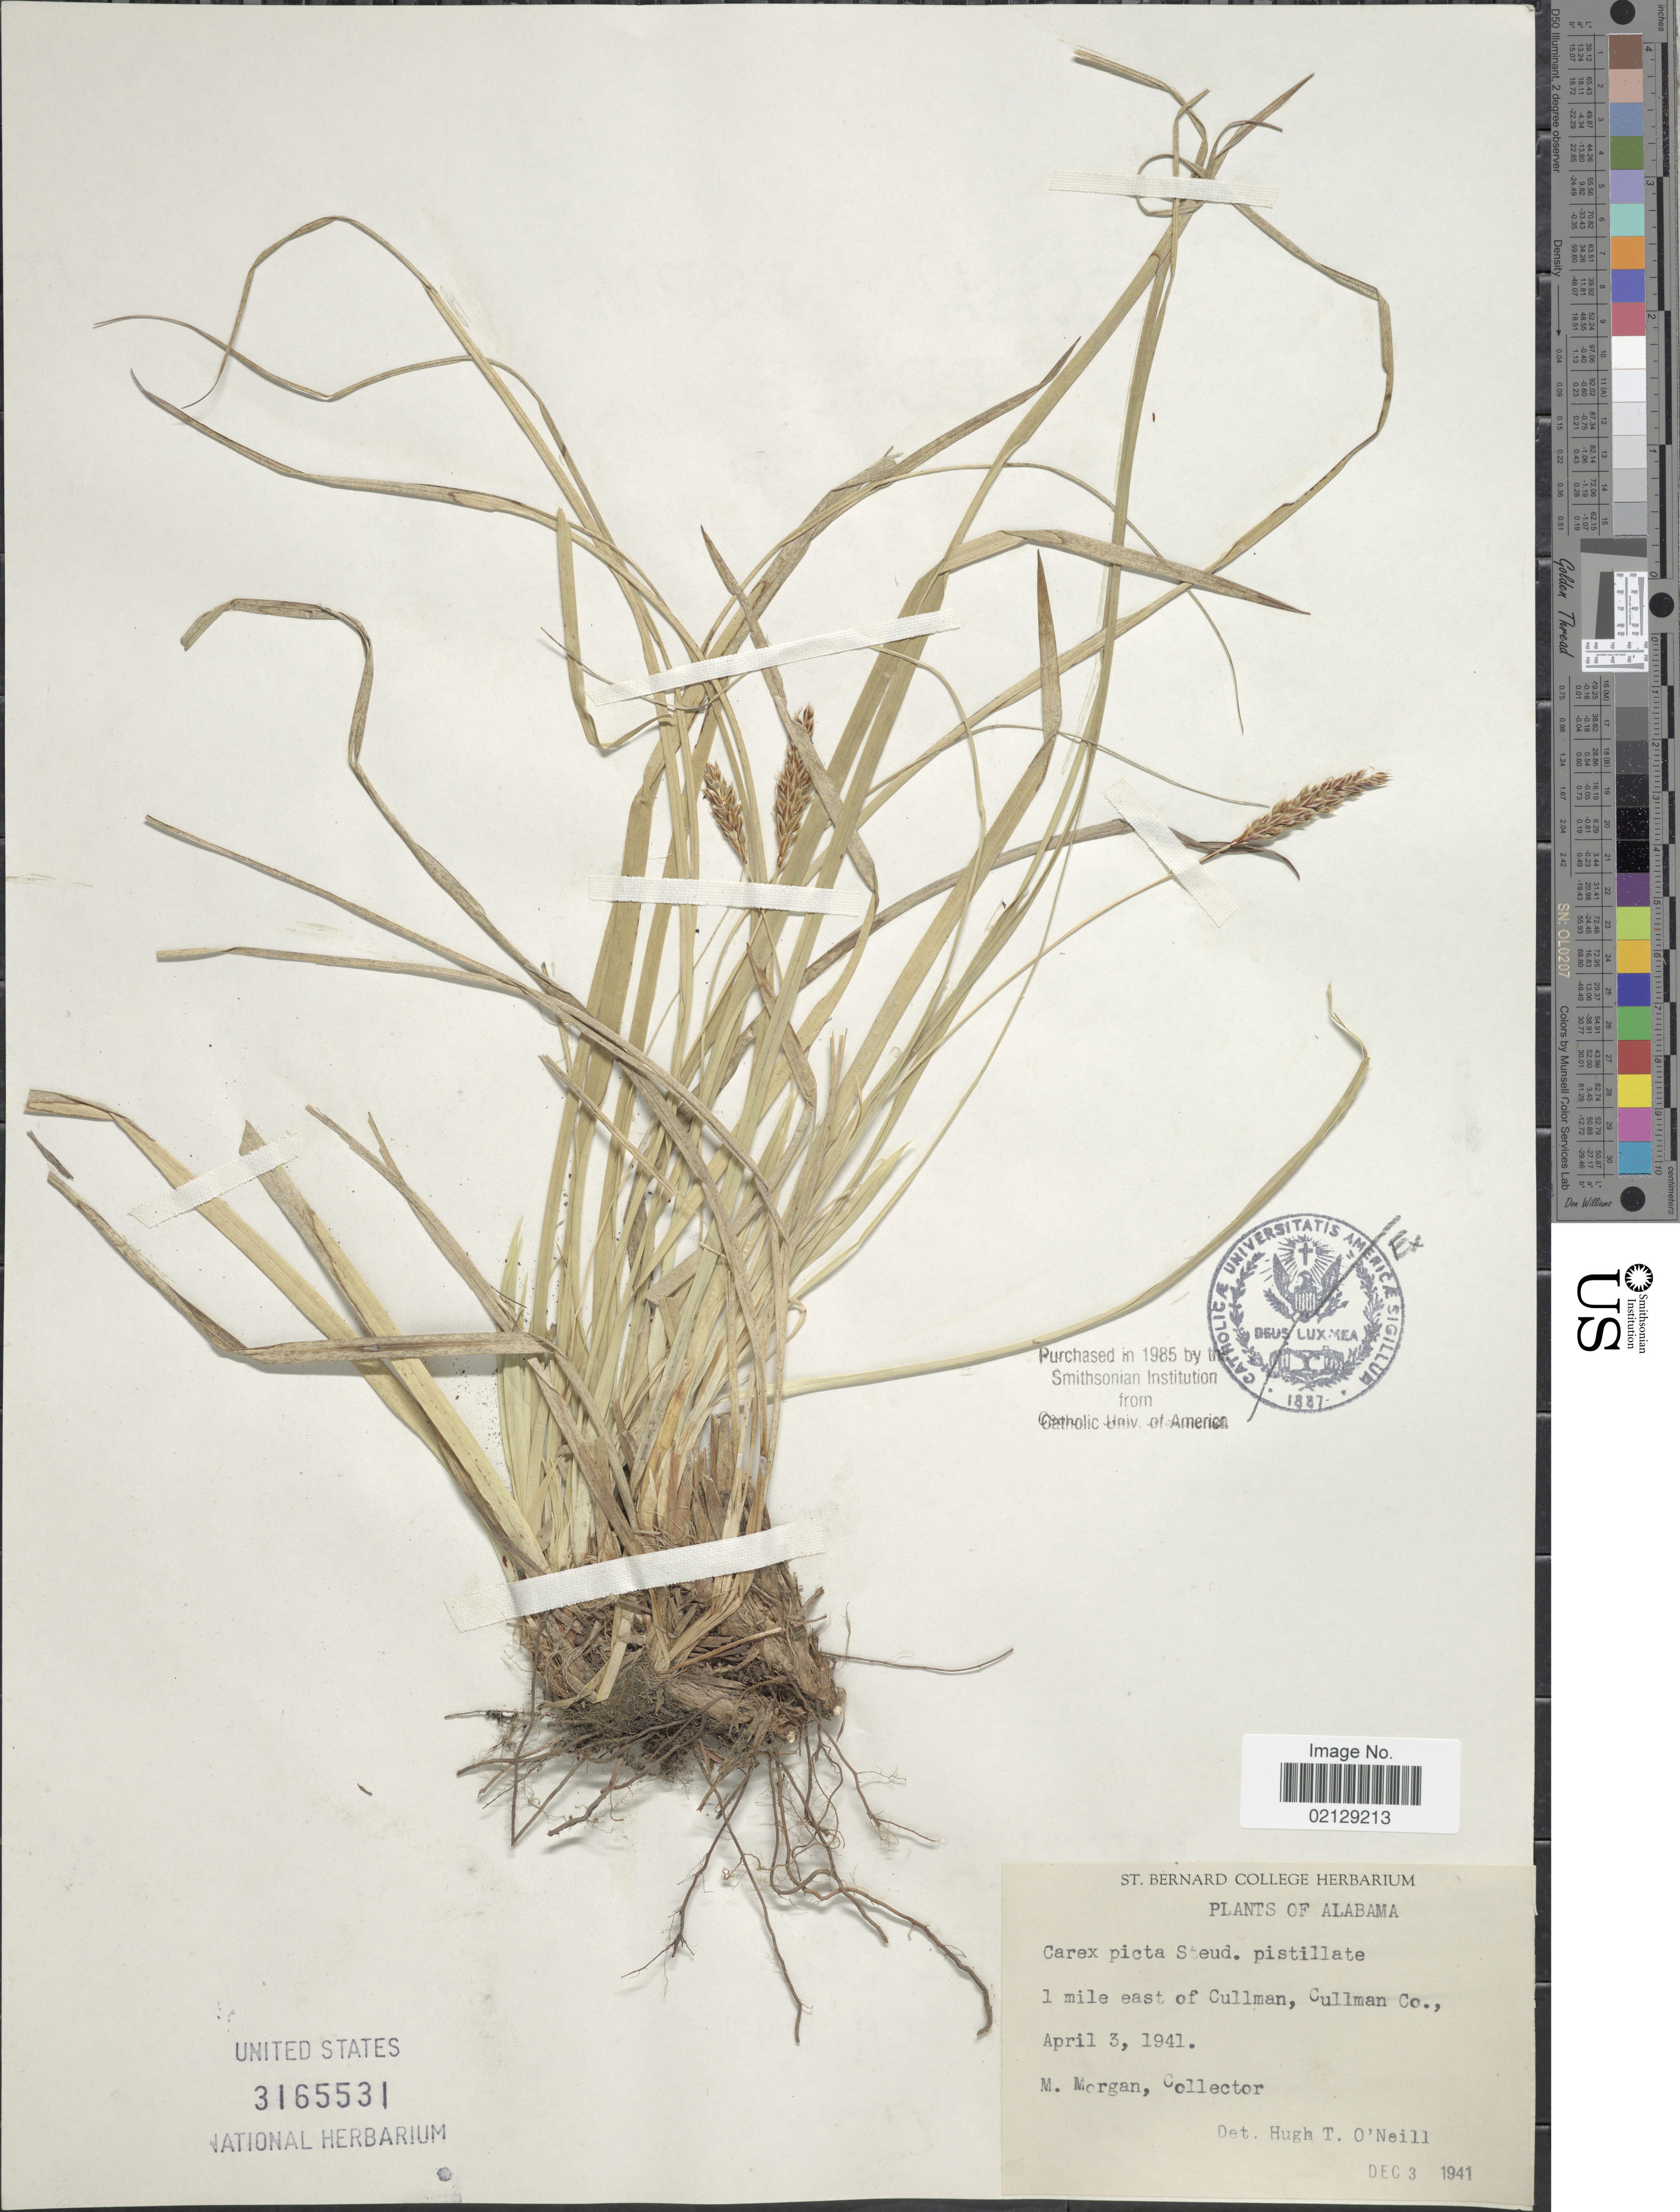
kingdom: Plantae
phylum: Tracheophyta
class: Liliopsida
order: Poales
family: Cyperaceae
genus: Carex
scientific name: Carex picta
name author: Steud.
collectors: M. Morgan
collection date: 1941-04-03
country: United States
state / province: Alabama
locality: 1 mile east of Cullman, Cullman Co.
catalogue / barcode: US 3165531